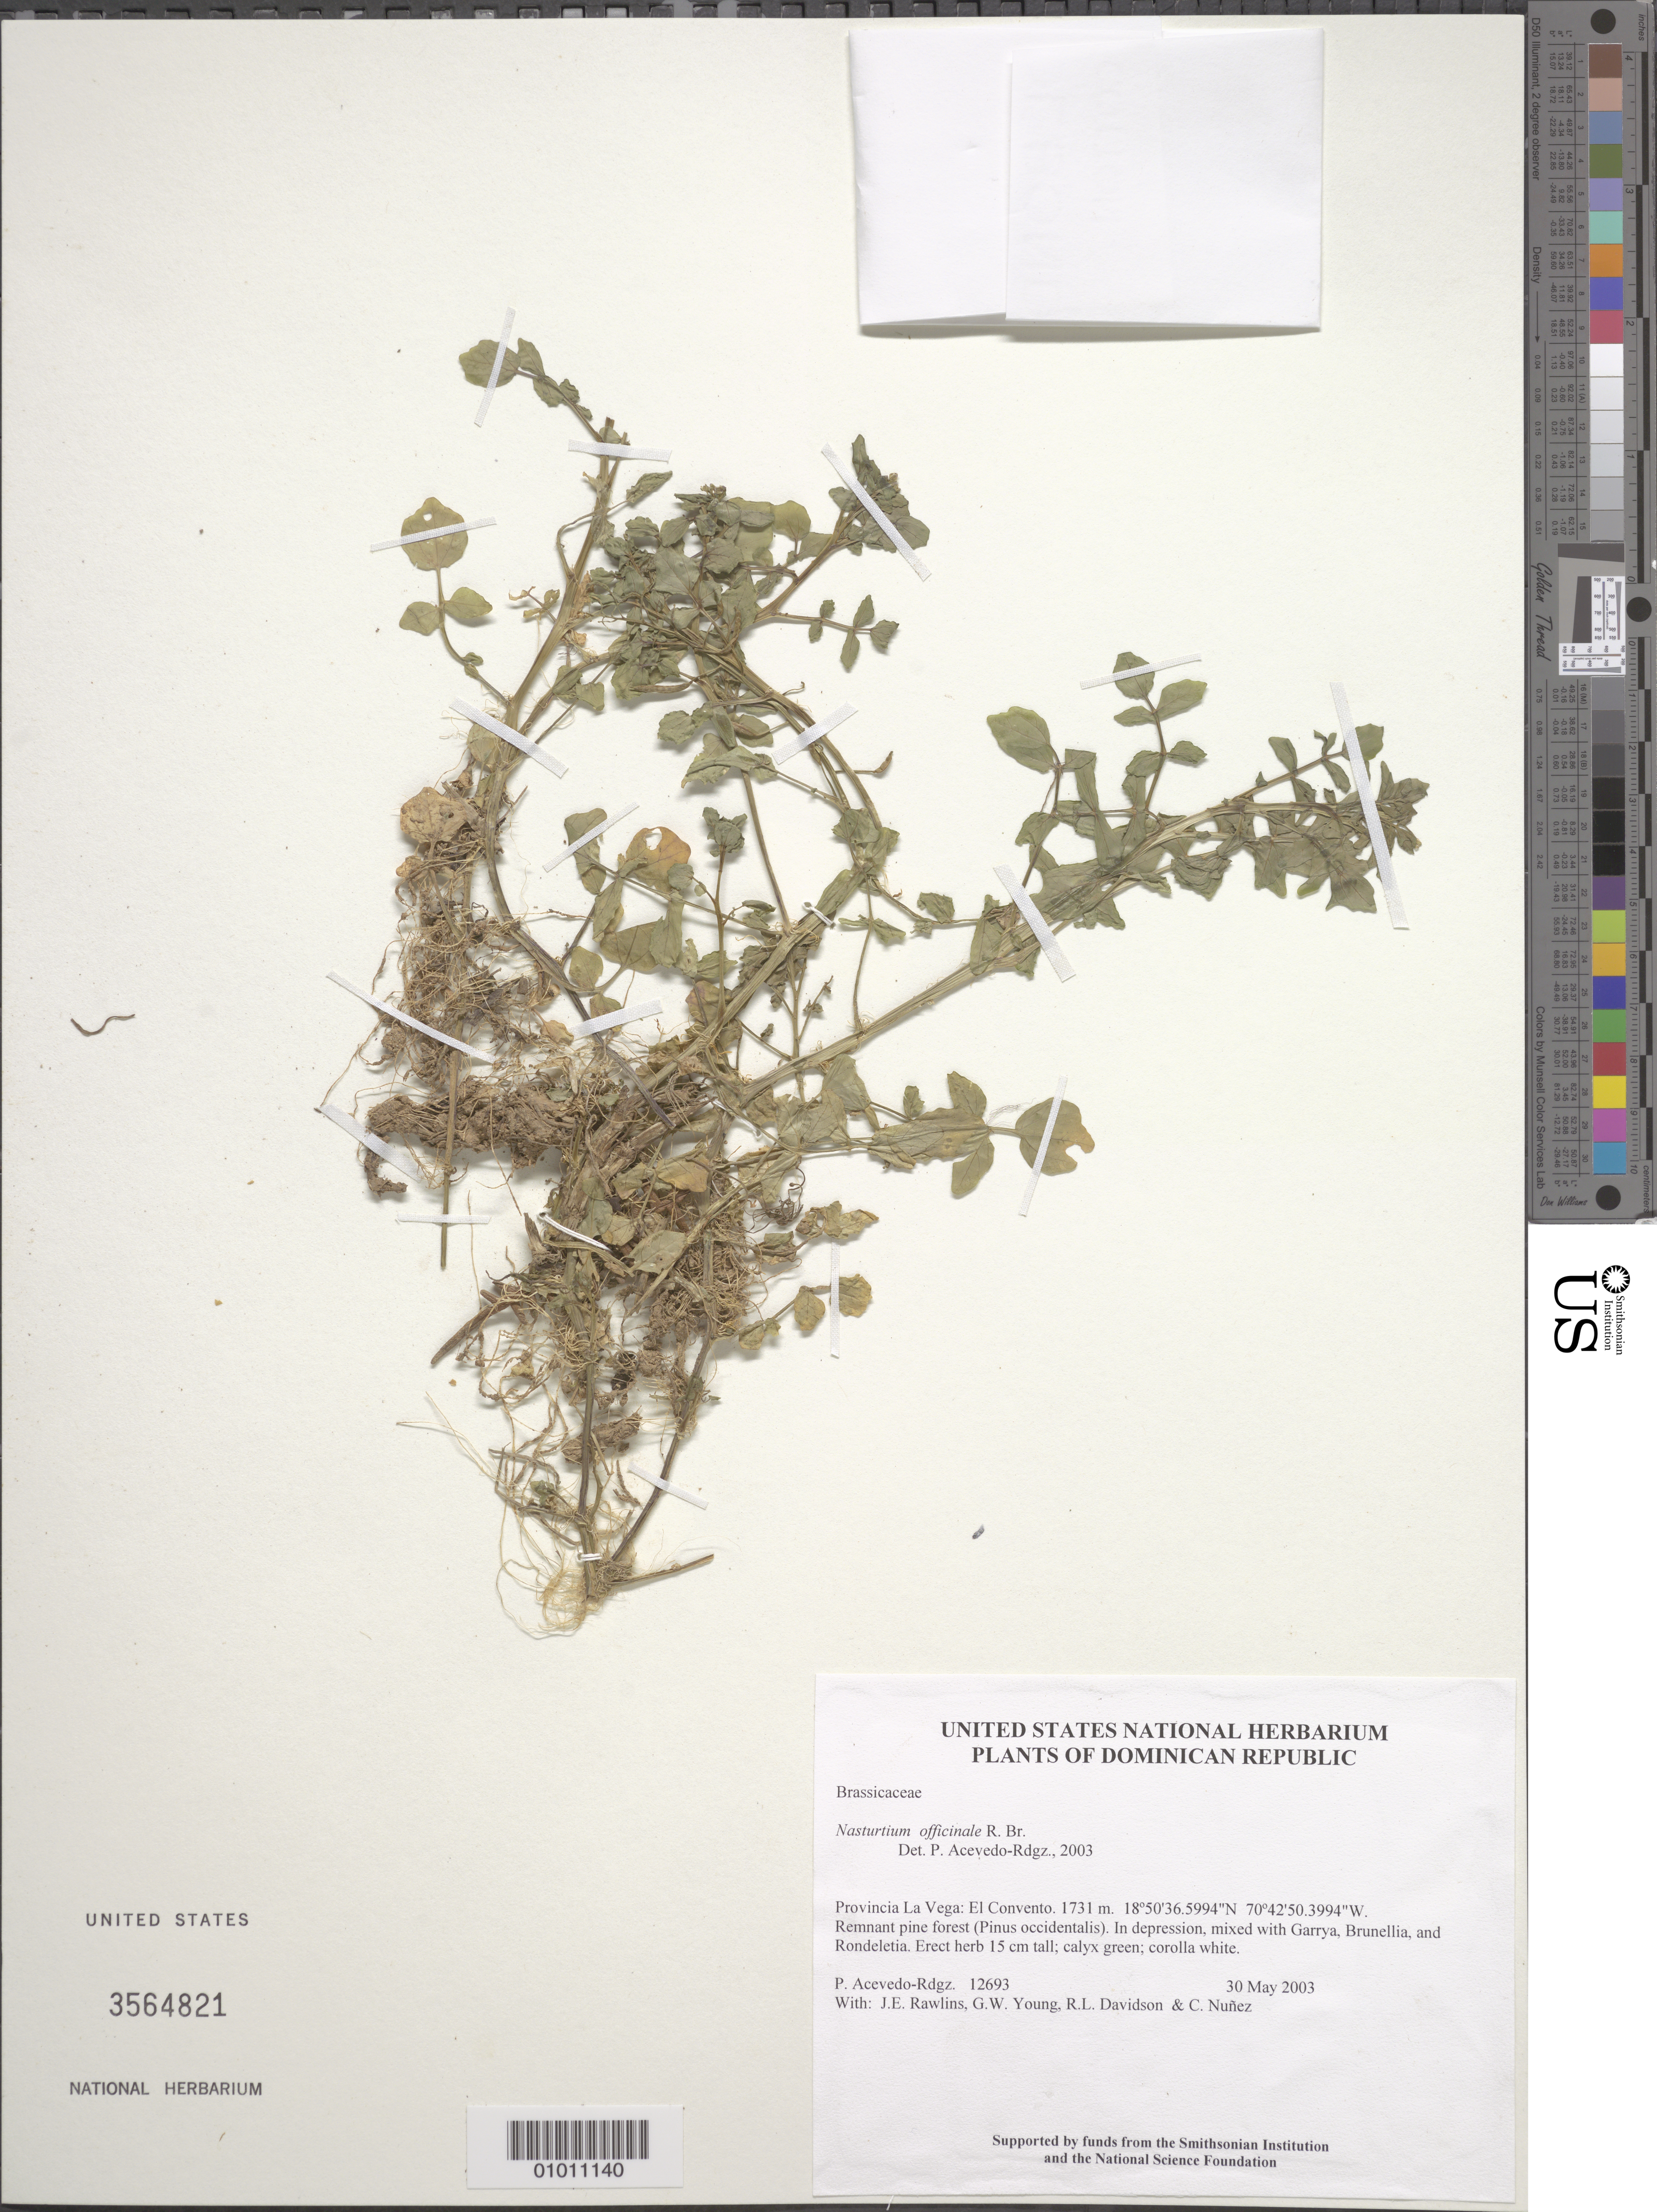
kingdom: Plantae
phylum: Tracheophyta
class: Magnoliopsida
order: Brassicales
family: Brassicaceae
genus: Nasturtium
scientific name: Nasturtium officinale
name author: R. Br.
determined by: Acevedo-Rodríguez, P., (BOT), Smithsonian Institution - National Museum of Natural History (UNITED STATES)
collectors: P. Acevedo-Rodr., J. Rawlins, G. Young, R. Davidson & C. Nunez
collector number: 12693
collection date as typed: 30 May 2003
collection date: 2003-05-30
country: Dominican Republic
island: Hispaniola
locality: Provincia La Vega: El Convento.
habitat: Remnant pine forest (Pinus occidentalis). In depression, mixed with Garrya, Brunellia, and Rondeletia.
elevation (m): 1731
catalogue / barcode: US 3564821